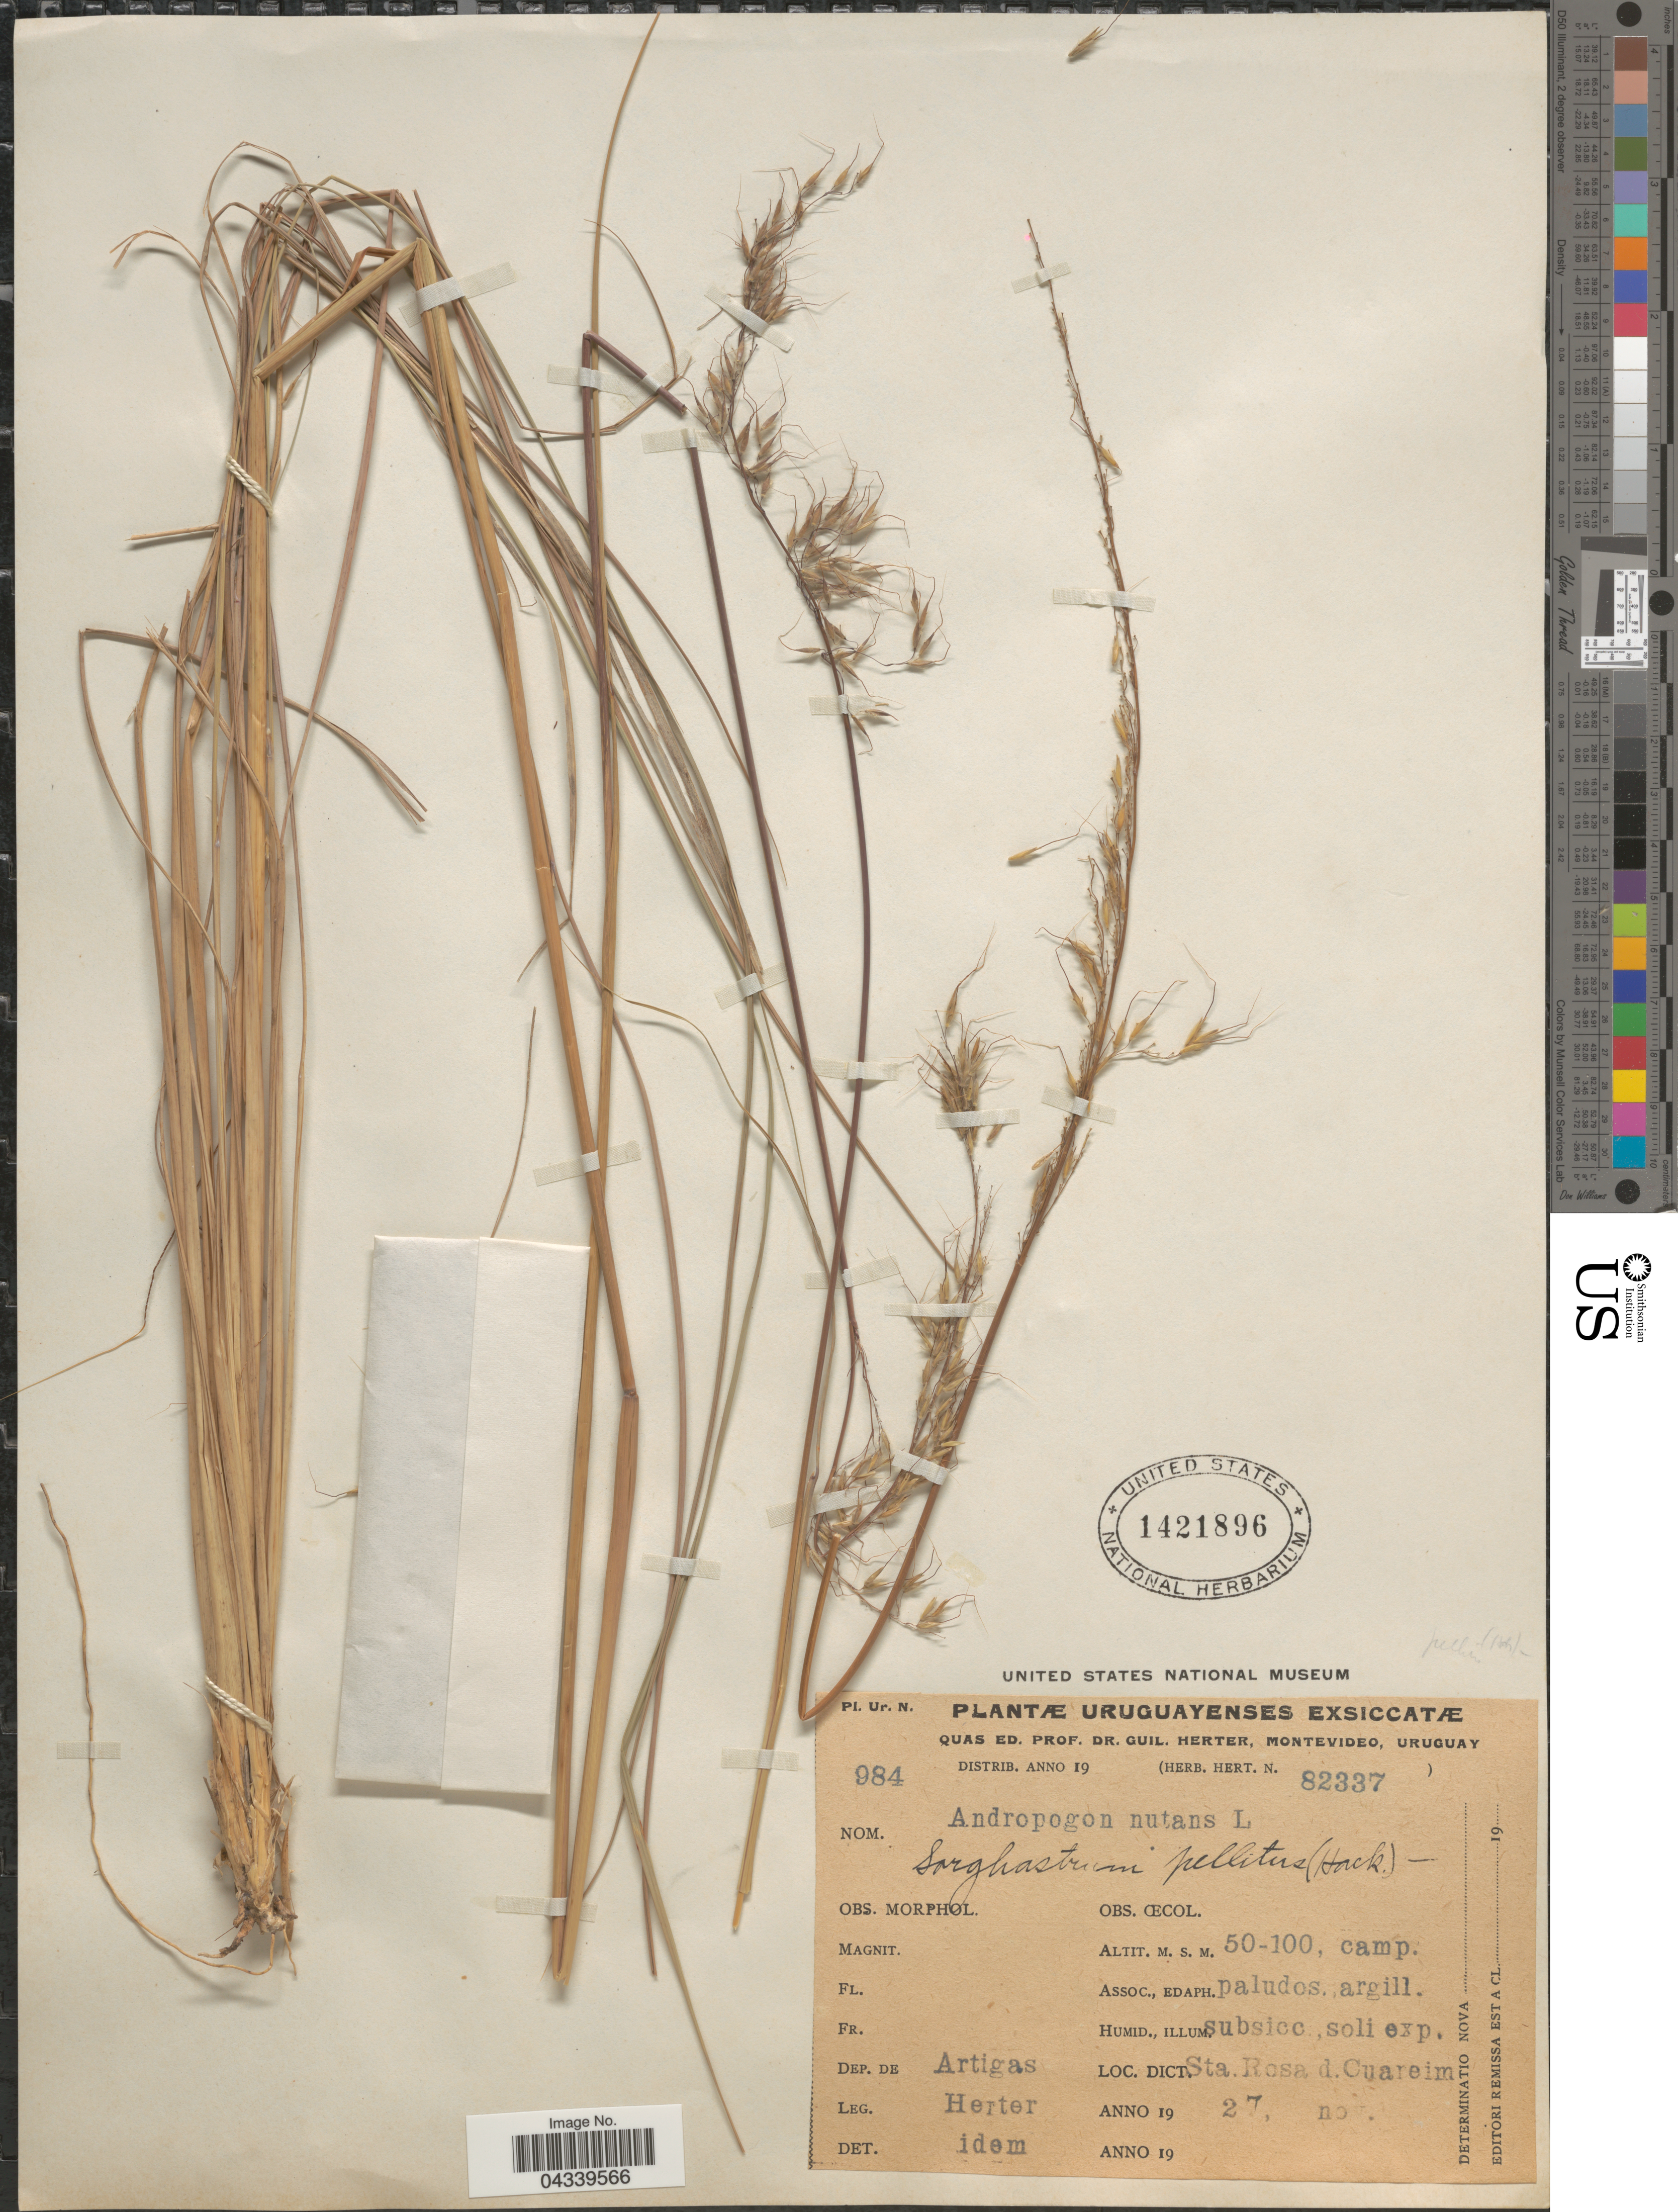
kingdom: Plantae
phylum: Tracheophyta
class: Liliopsida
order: Poales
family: Poaceae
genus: Sorghastrum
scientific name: Sorghastrum pellitum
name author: (Hack.) Parodi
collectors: Herter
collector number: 984?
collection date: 1927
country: Uruguay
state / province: Artigas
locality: Dep. de Artigas. Sta. Rosa d. Cuareim.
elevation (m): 50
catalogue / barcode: US 1421896